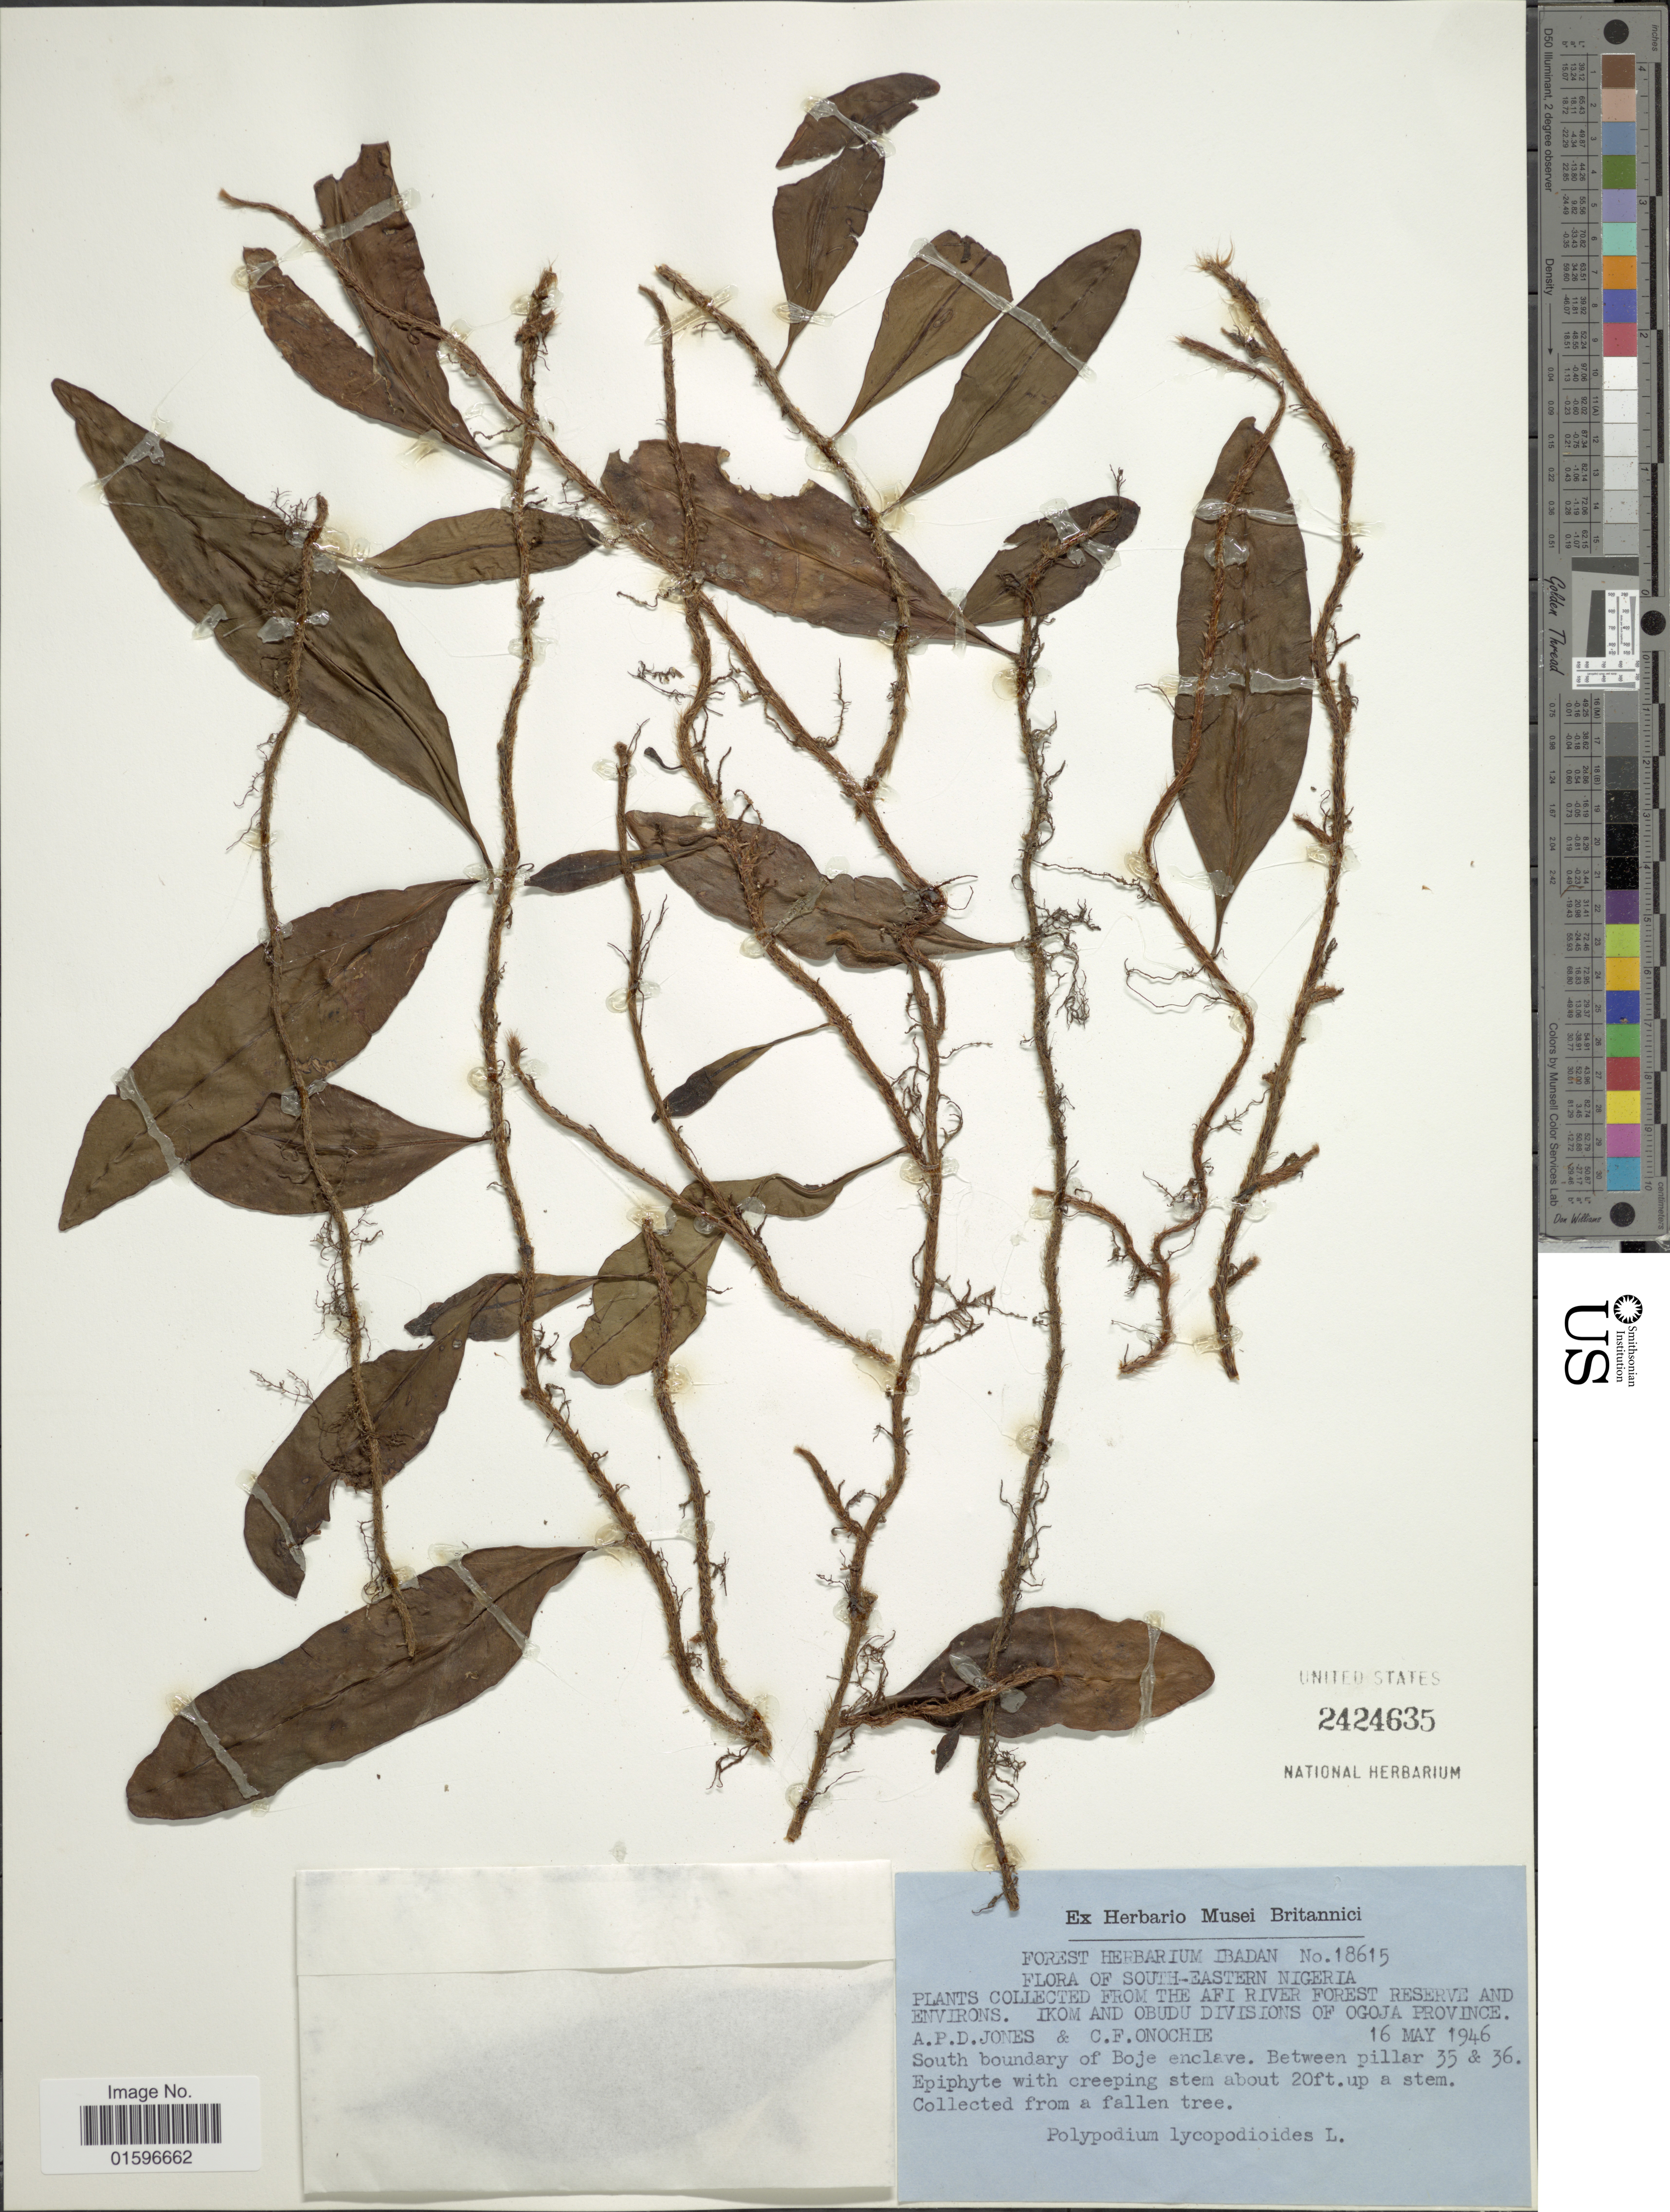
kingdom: Plantae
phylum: Tracheophyta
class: Polypodiopsida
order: Polypodiales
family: Polypodiaceae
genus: Polypodium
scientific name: Polypodium lycopodioides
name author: L.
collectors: A. P. Jones & C. Onochie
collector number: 18615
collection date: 1946-05-16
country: Nigeria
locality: South Eastern Nigeria, the Afi River Forest Reserve and Environs. Ikom and Obudu divisions of Ogoja Province, south boundary of Boje enclave. Between pillar 35 & 36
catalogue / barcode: US 2424635